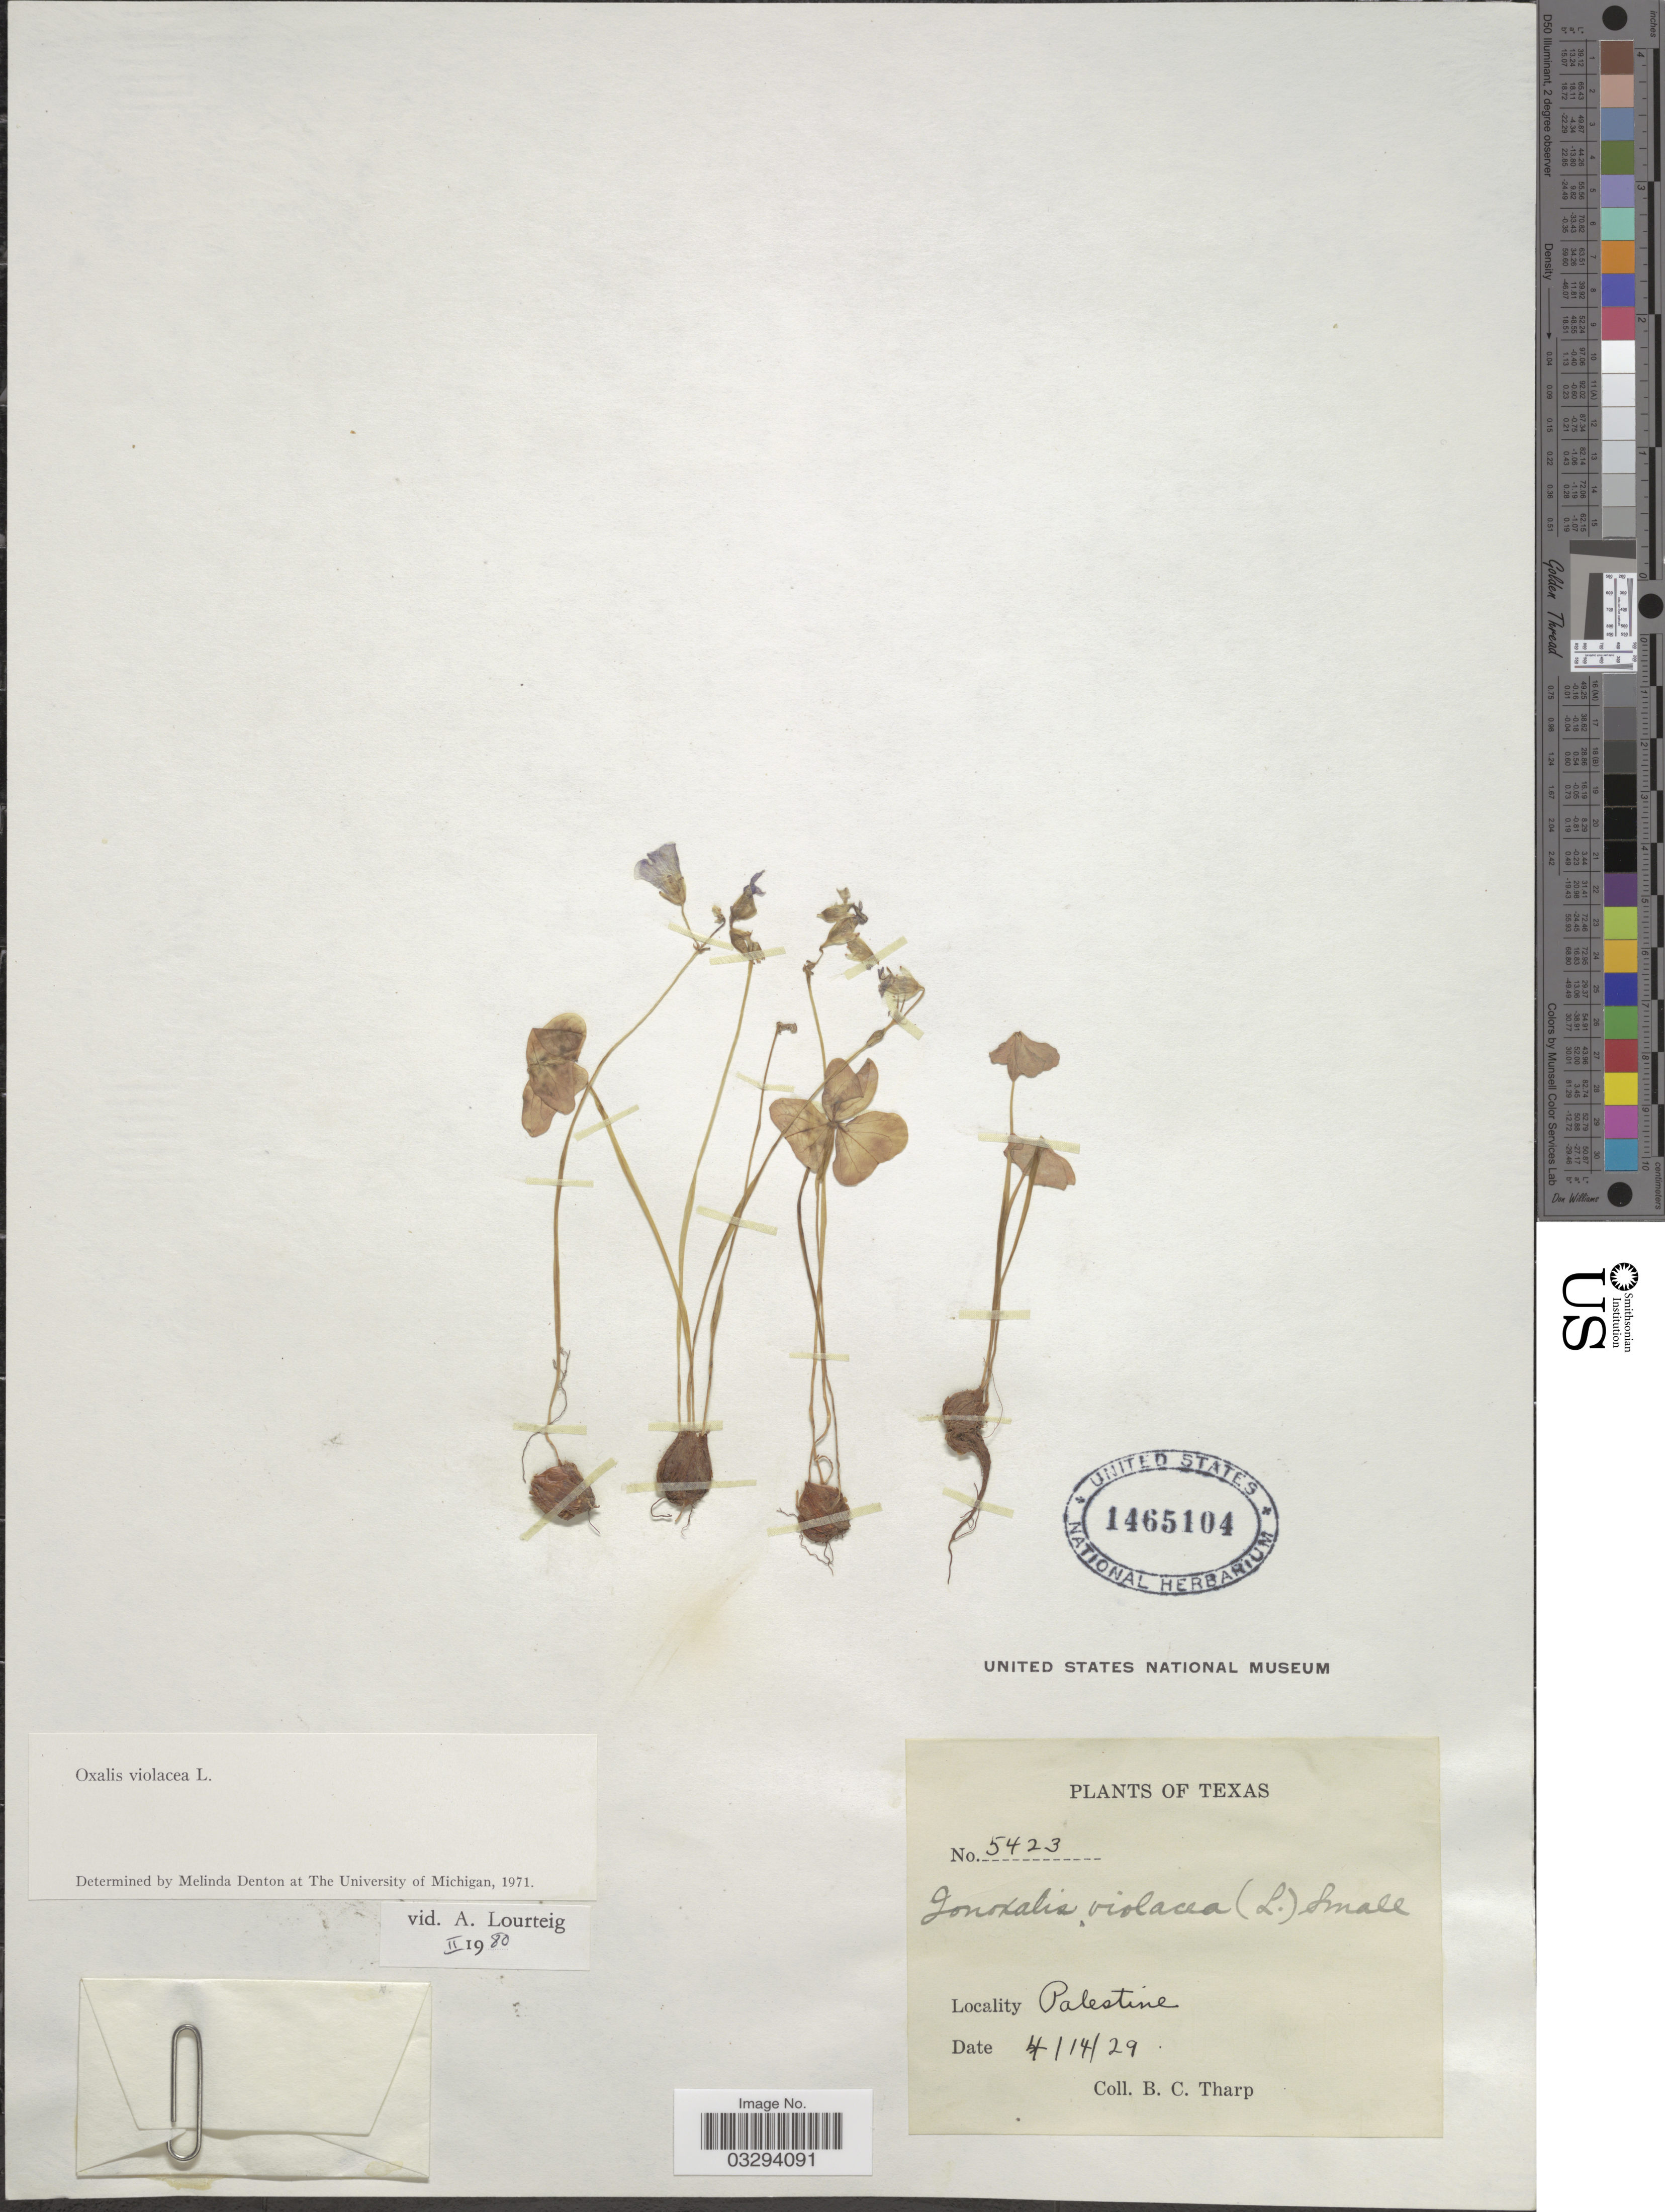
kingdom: Plantae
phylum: Tracheophyta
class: Magnoliopsida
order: Oxalidales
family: Oxalidaceae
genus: Oxalis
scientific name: Oxalis violacea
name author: L.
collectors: B. C. Tharp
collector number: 5423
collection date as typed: Transcribed d/m/y: 14/4/29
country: United States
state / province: Texas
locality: Palestine.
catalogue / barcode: US 1465104